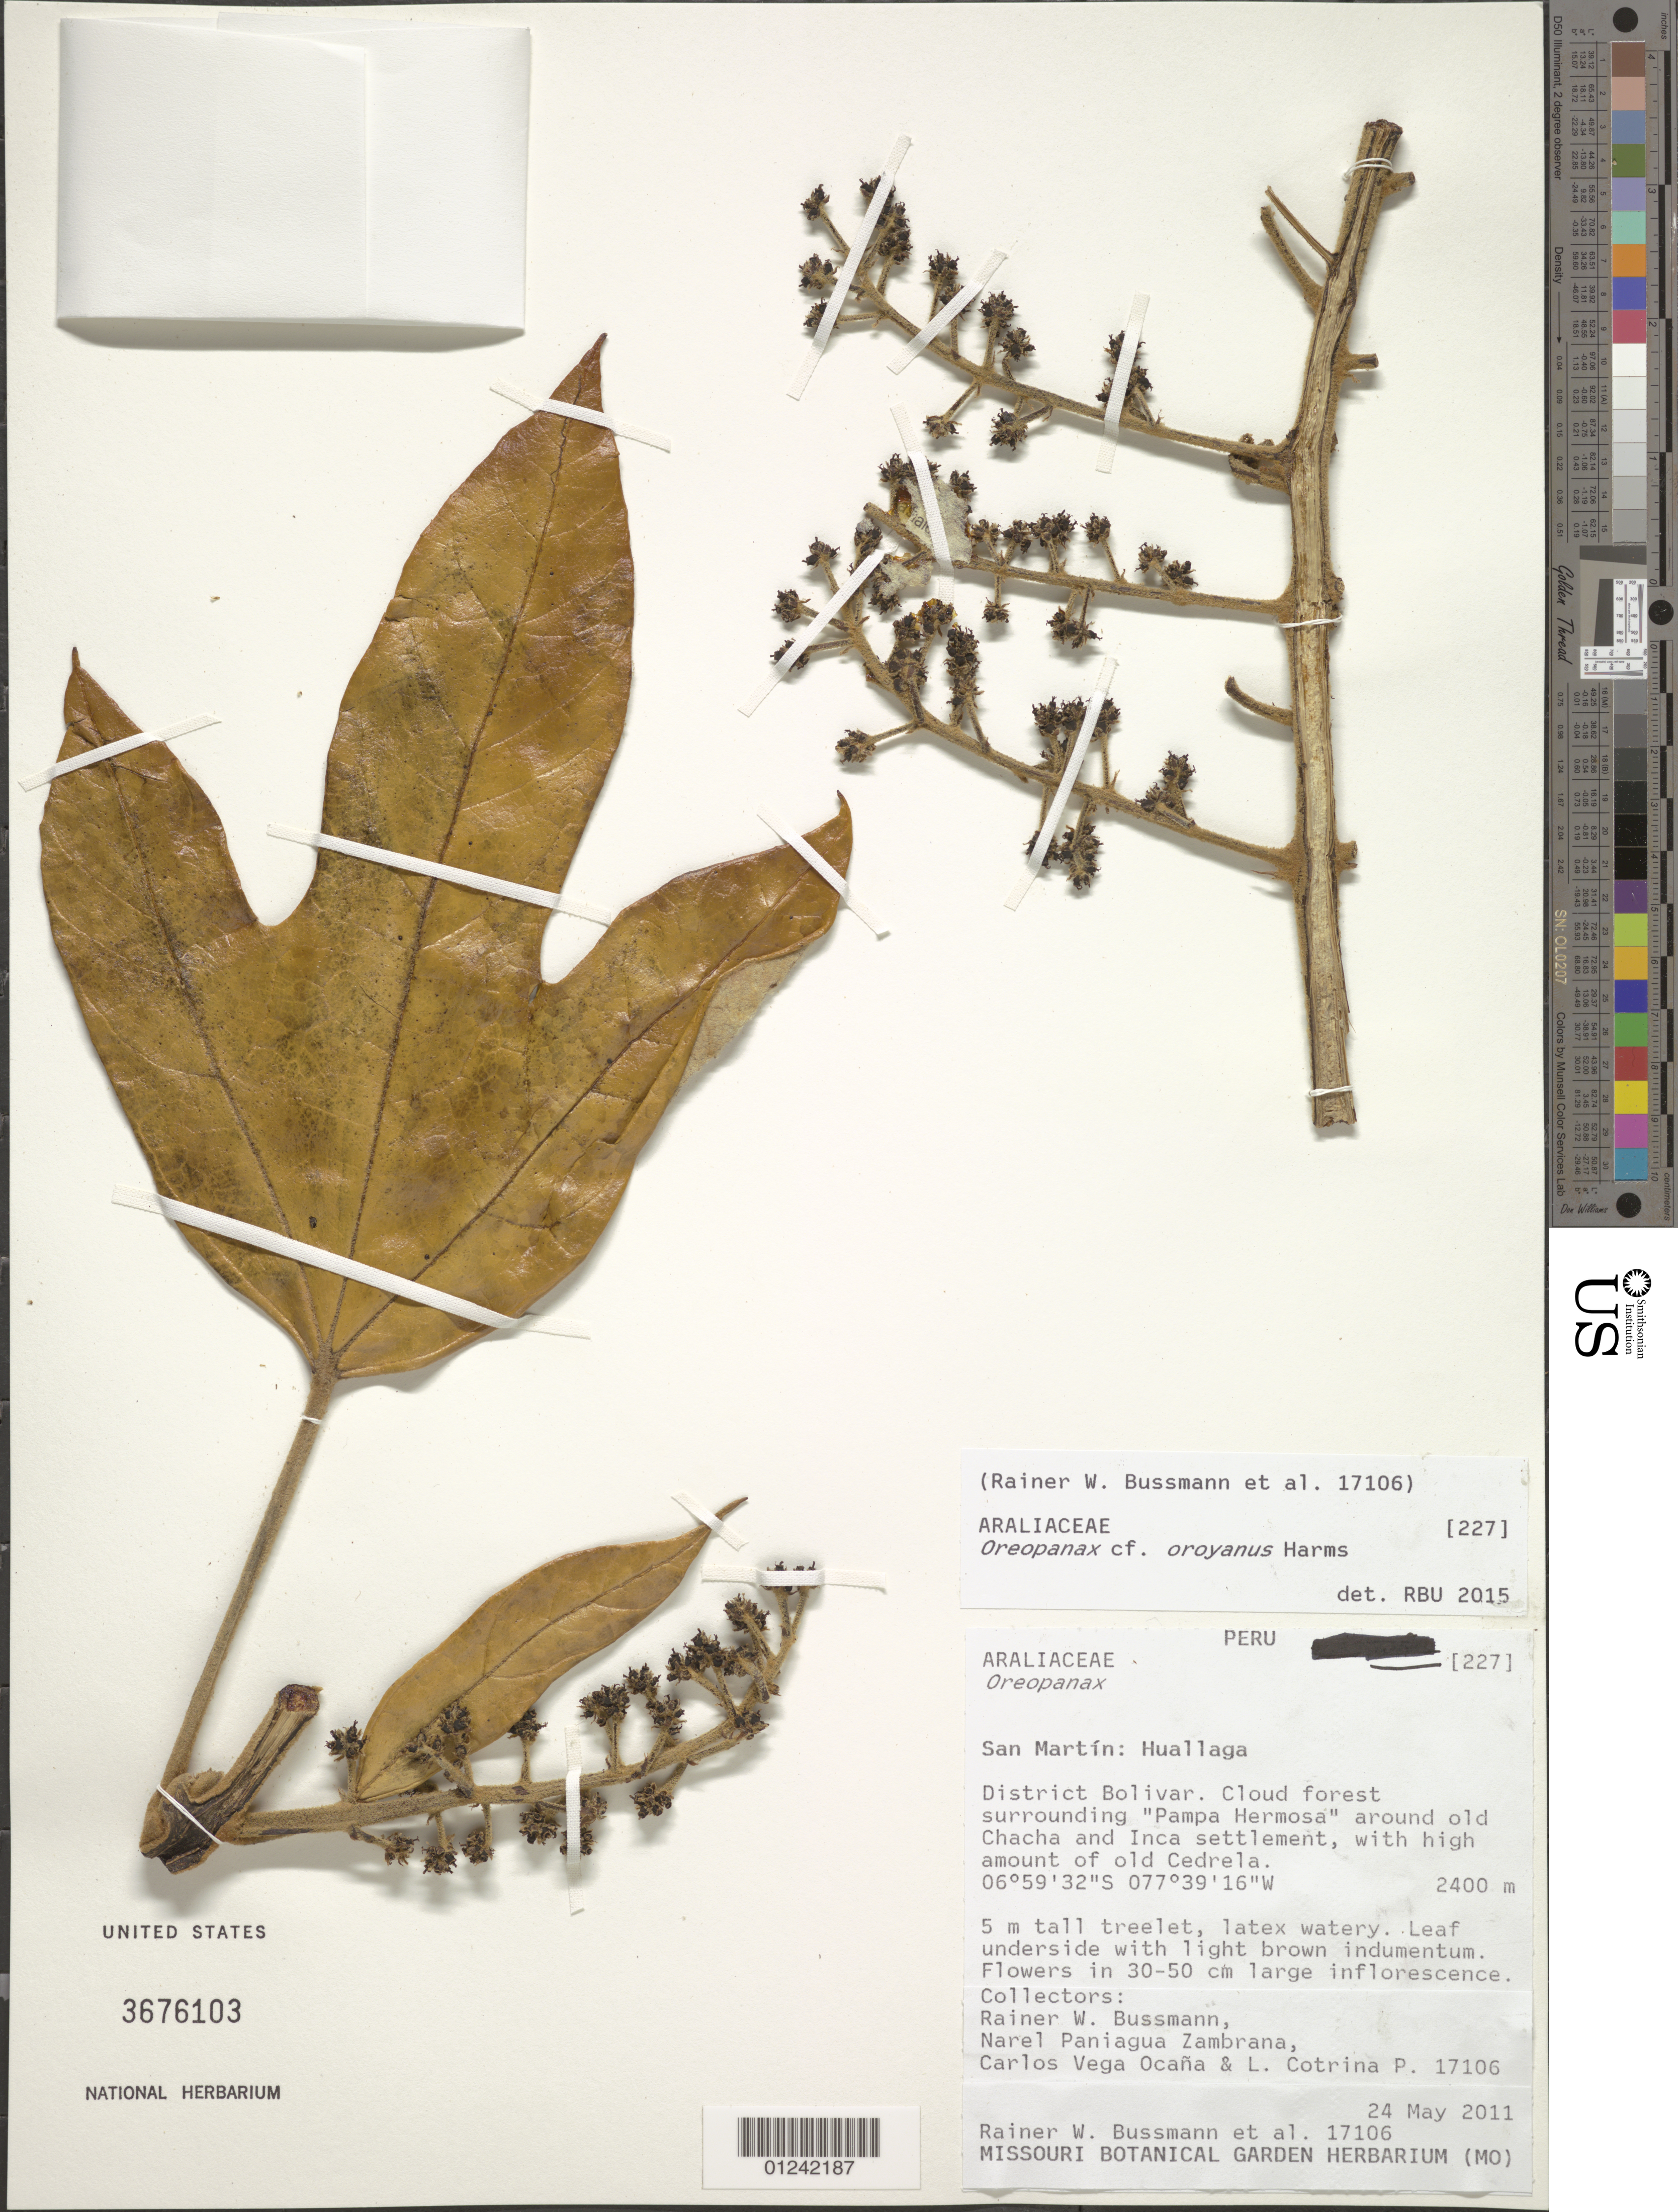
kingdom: Plantae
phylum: Tracheophyta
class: Magnoliopsida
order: Apiales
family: Araliaceae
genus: Oreopanax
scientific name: Oreopanax oroyanus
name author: Harms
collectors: R. W. Bussmann et al.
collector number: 17106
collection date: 2011-05-24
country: Peru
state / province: San Martín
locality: Huallaga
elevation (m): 2400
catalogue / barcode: US 3676103